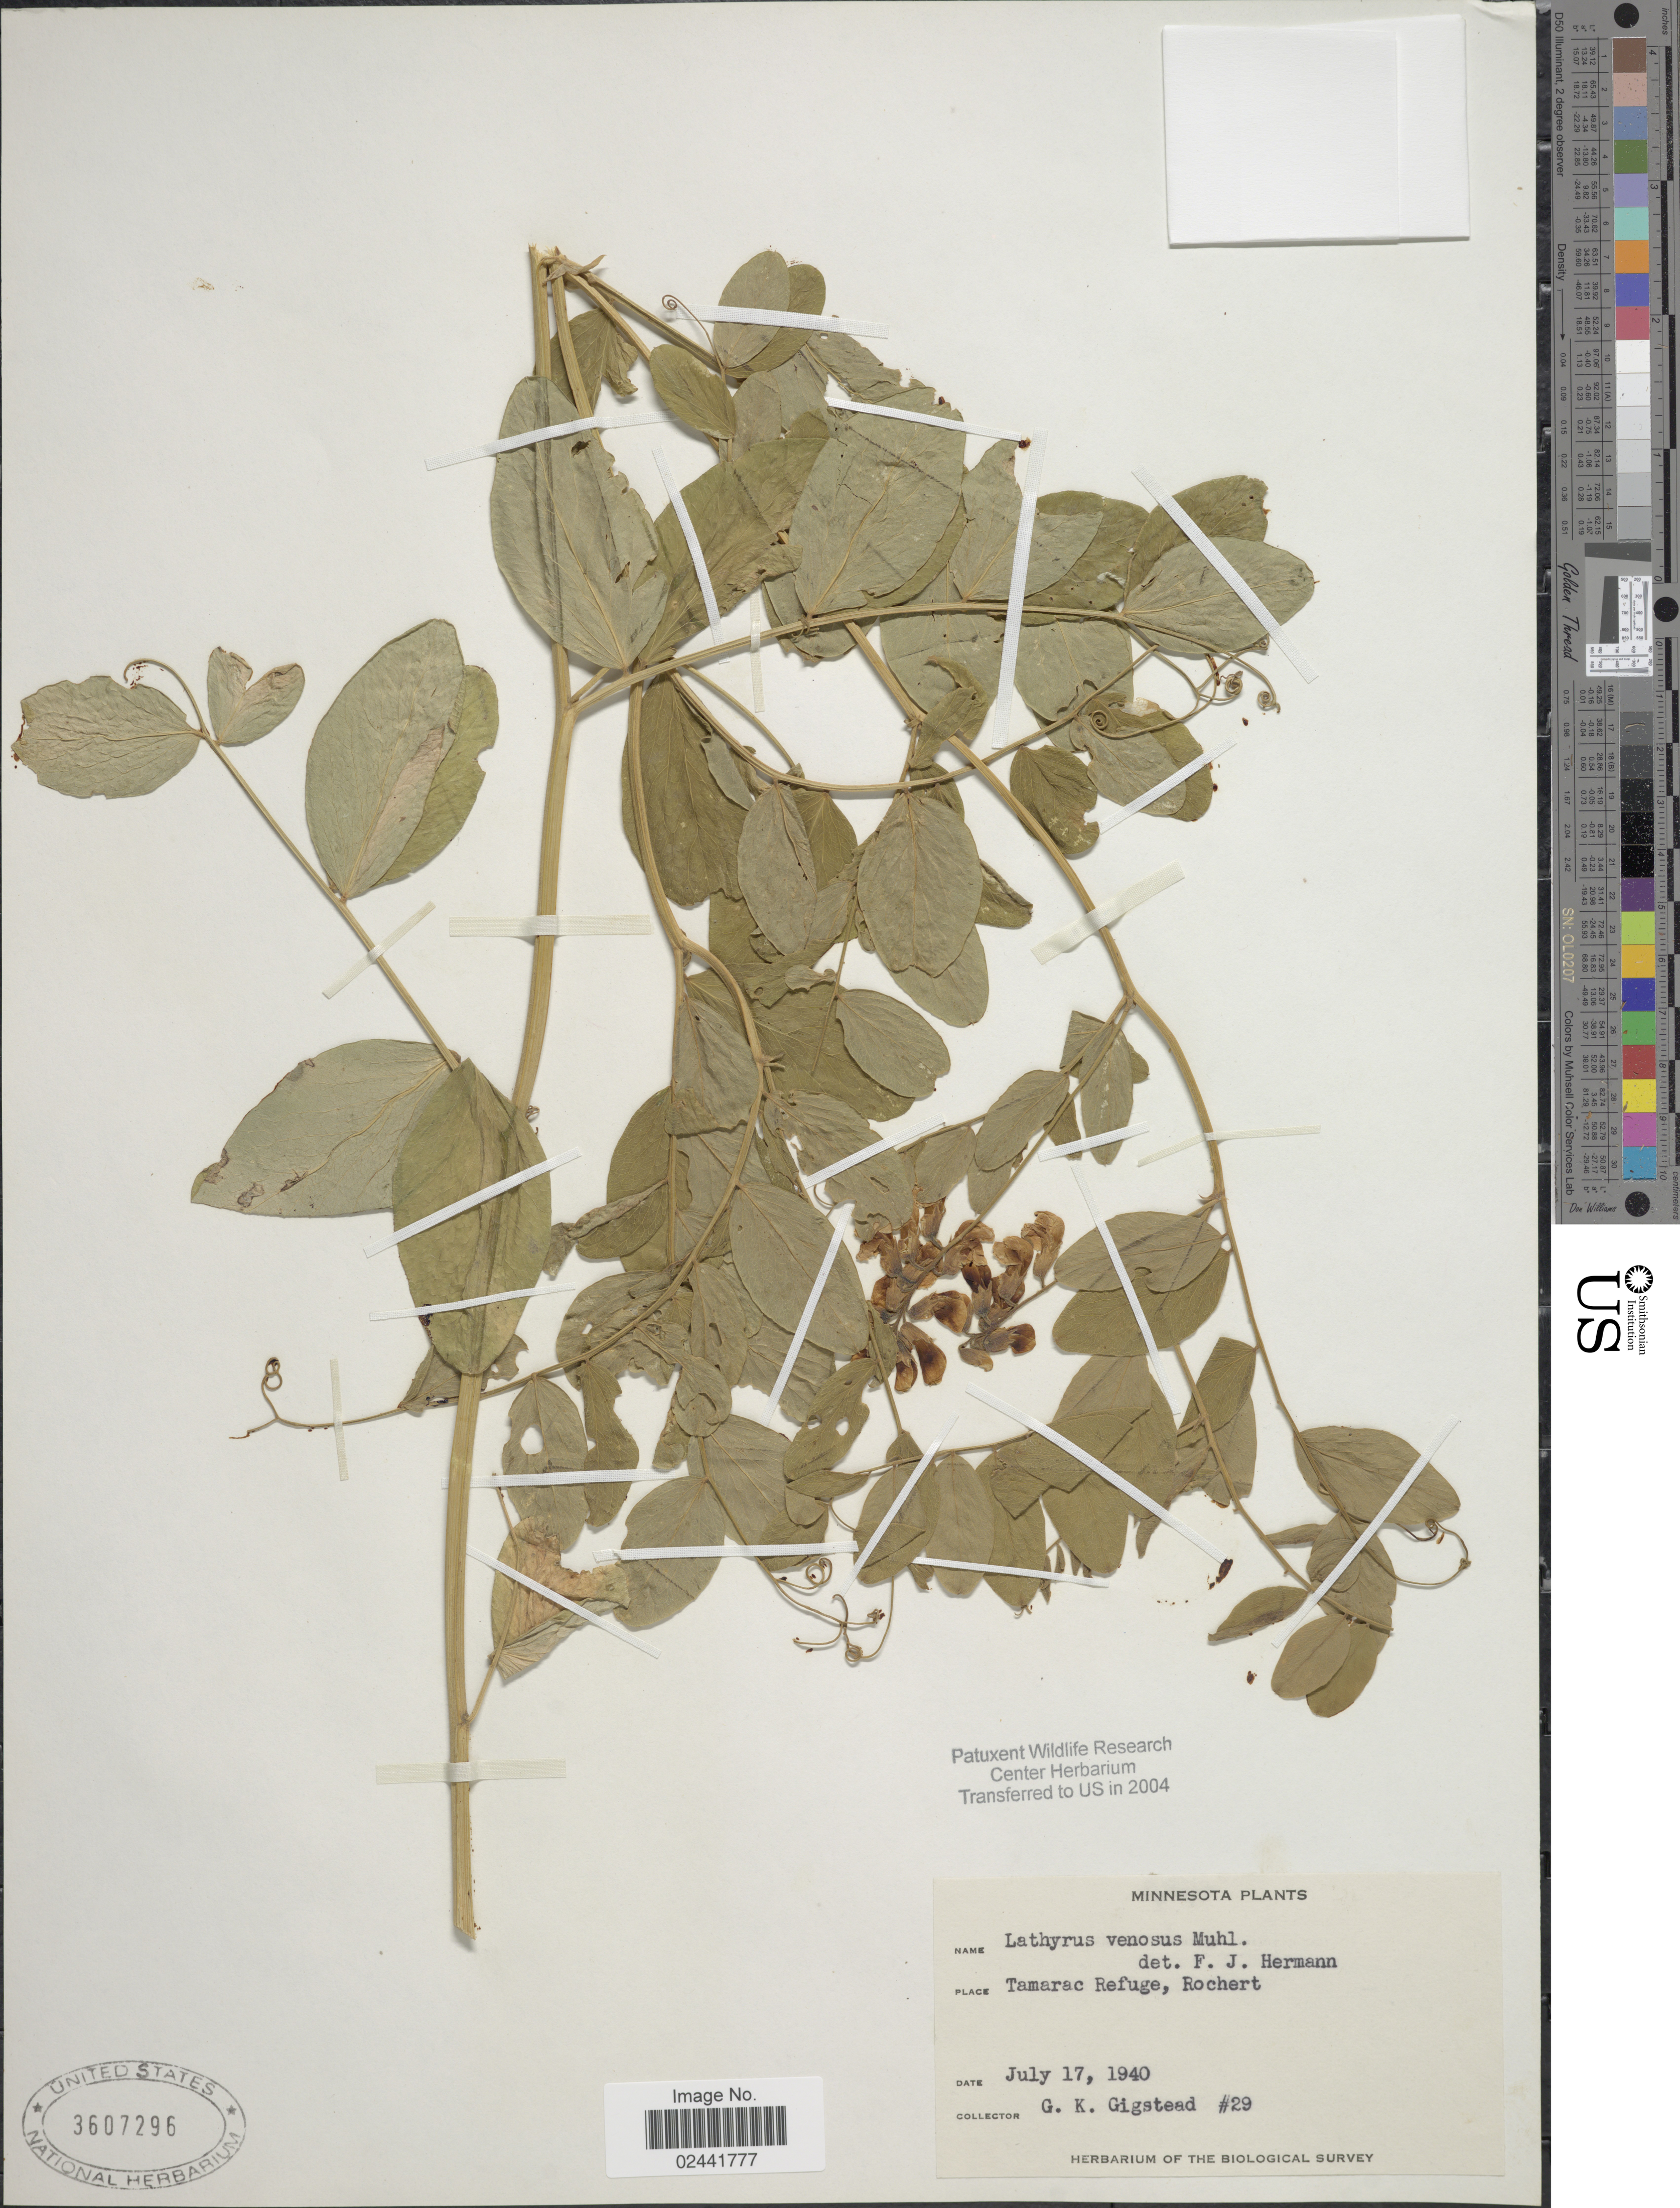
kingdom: Plantae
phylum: Tracheophyta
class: Magnoliopsida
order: Fabales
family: Fabaceae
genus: Lathyrus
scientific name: Lathyrus venosus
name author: Muhl. ex Willd.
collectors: G. Gigstead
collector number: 29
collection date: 1940-07-17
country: United States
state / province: Minnesota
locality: Tamarac Refuge, Rochert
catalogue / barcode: US 3607296